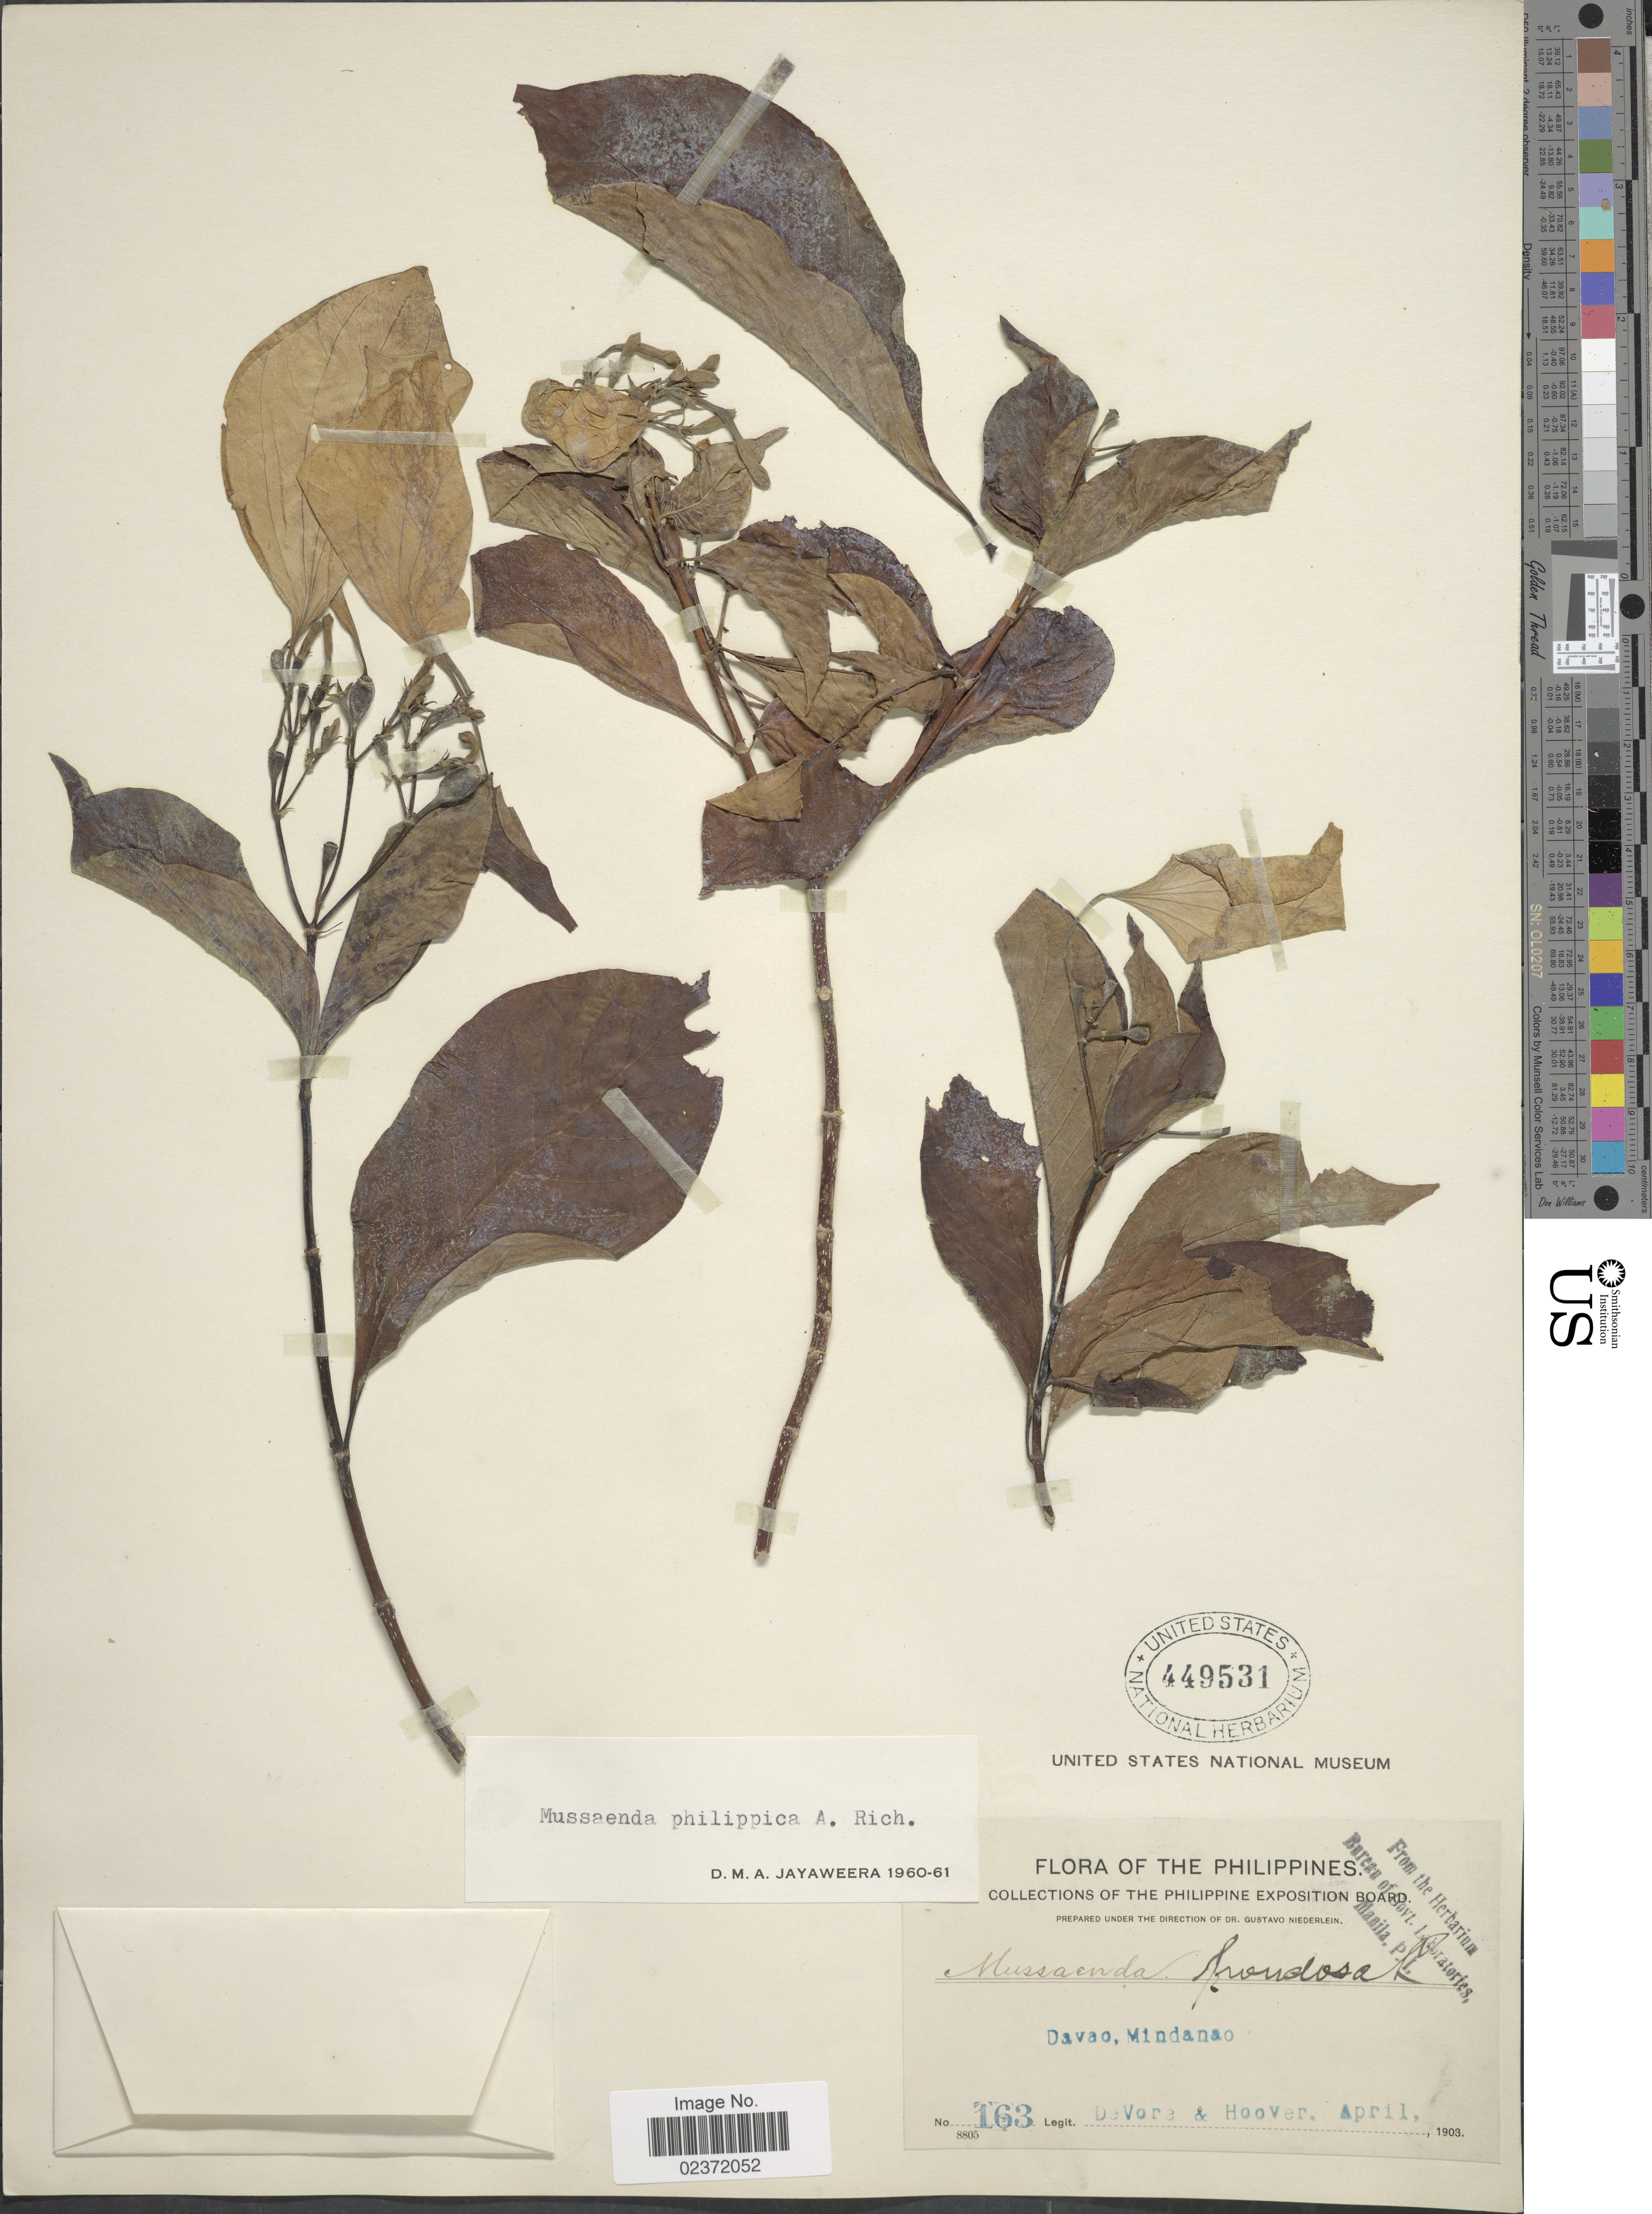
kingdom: Plantae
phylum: Tracheophyta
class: Magnoliopsida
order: Gentianales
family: Rubiaceae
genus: Mussaenda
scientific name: Mussaenda philippica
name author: A. Rich.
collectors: -. DeVore & -- Hoover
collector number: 163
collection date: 1903-04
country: Philippines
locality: Davao, Mindanao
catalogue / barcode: US 449531